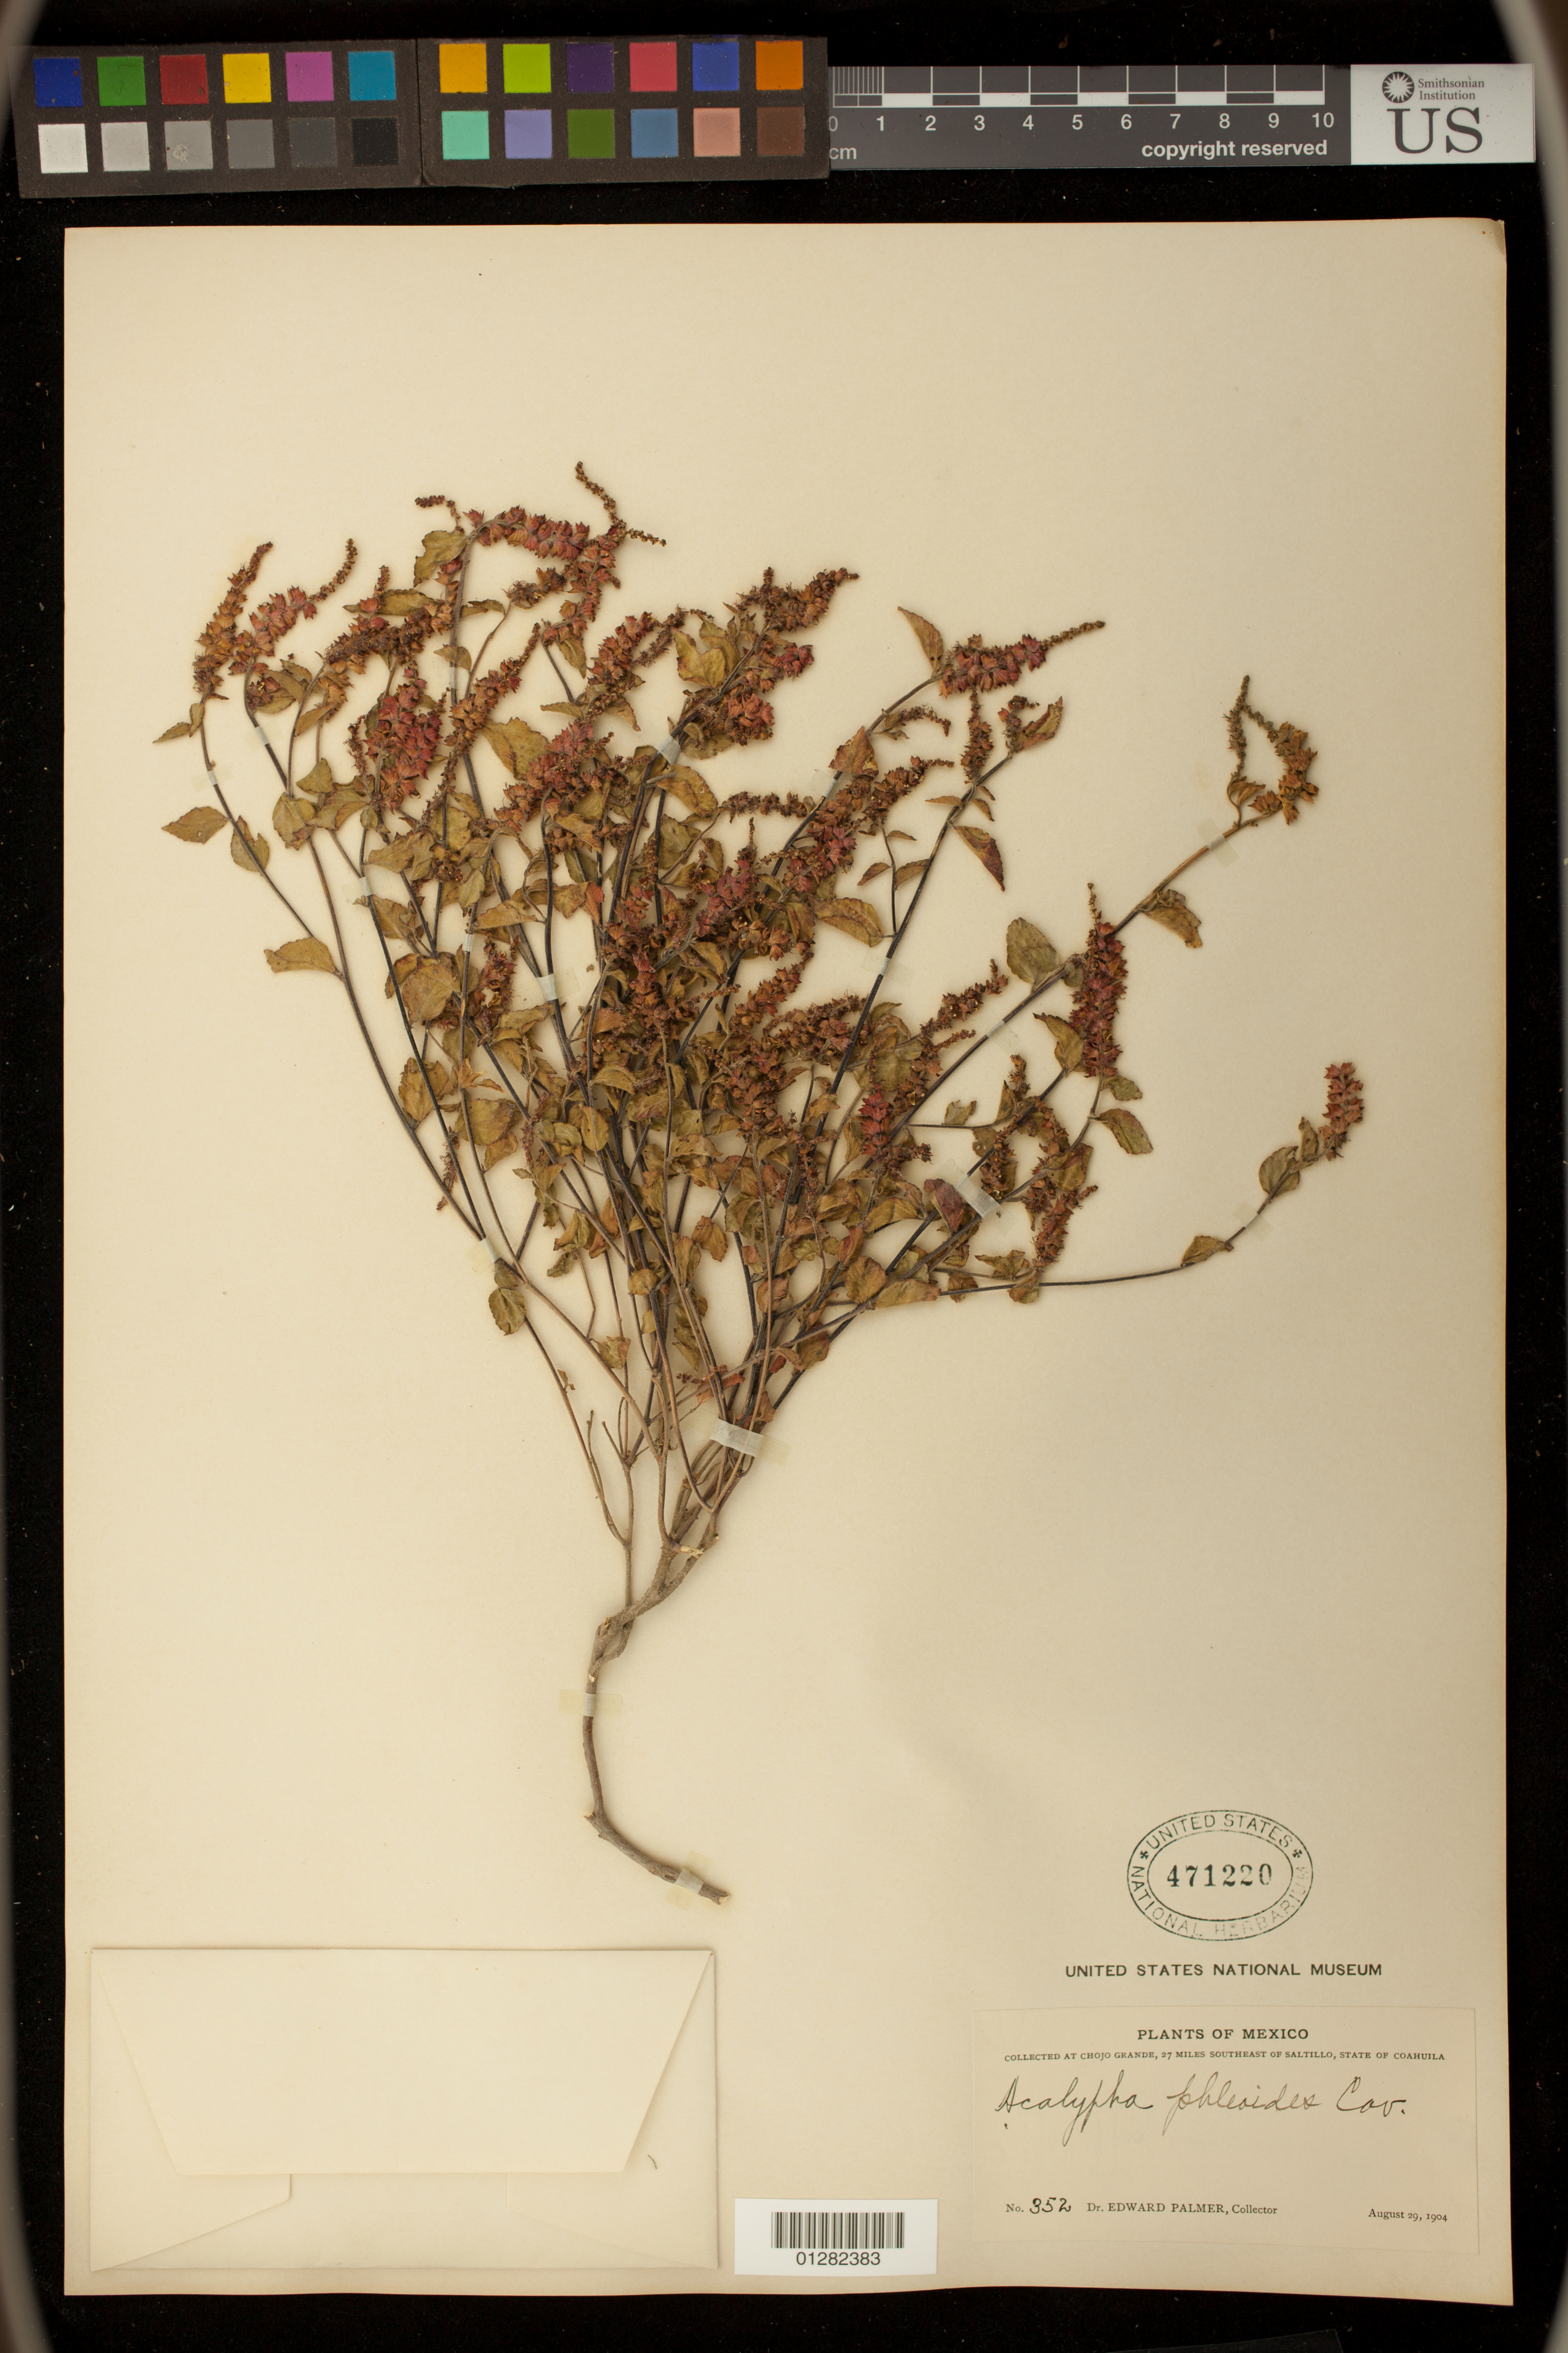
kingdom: Plantae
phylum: Tracheophyta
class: Magnoliopsida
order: Malpighiales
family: Euphorbiaceae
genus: Acalypha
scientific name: Acalypha phleoides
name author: Cav.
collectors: E. W. Nelson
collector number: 352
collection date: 1904-08-29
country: Mexico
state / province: Coahuila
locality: Collected at Chojo Grande, 27 miles southeast of Saltillo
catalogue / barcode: US 471220